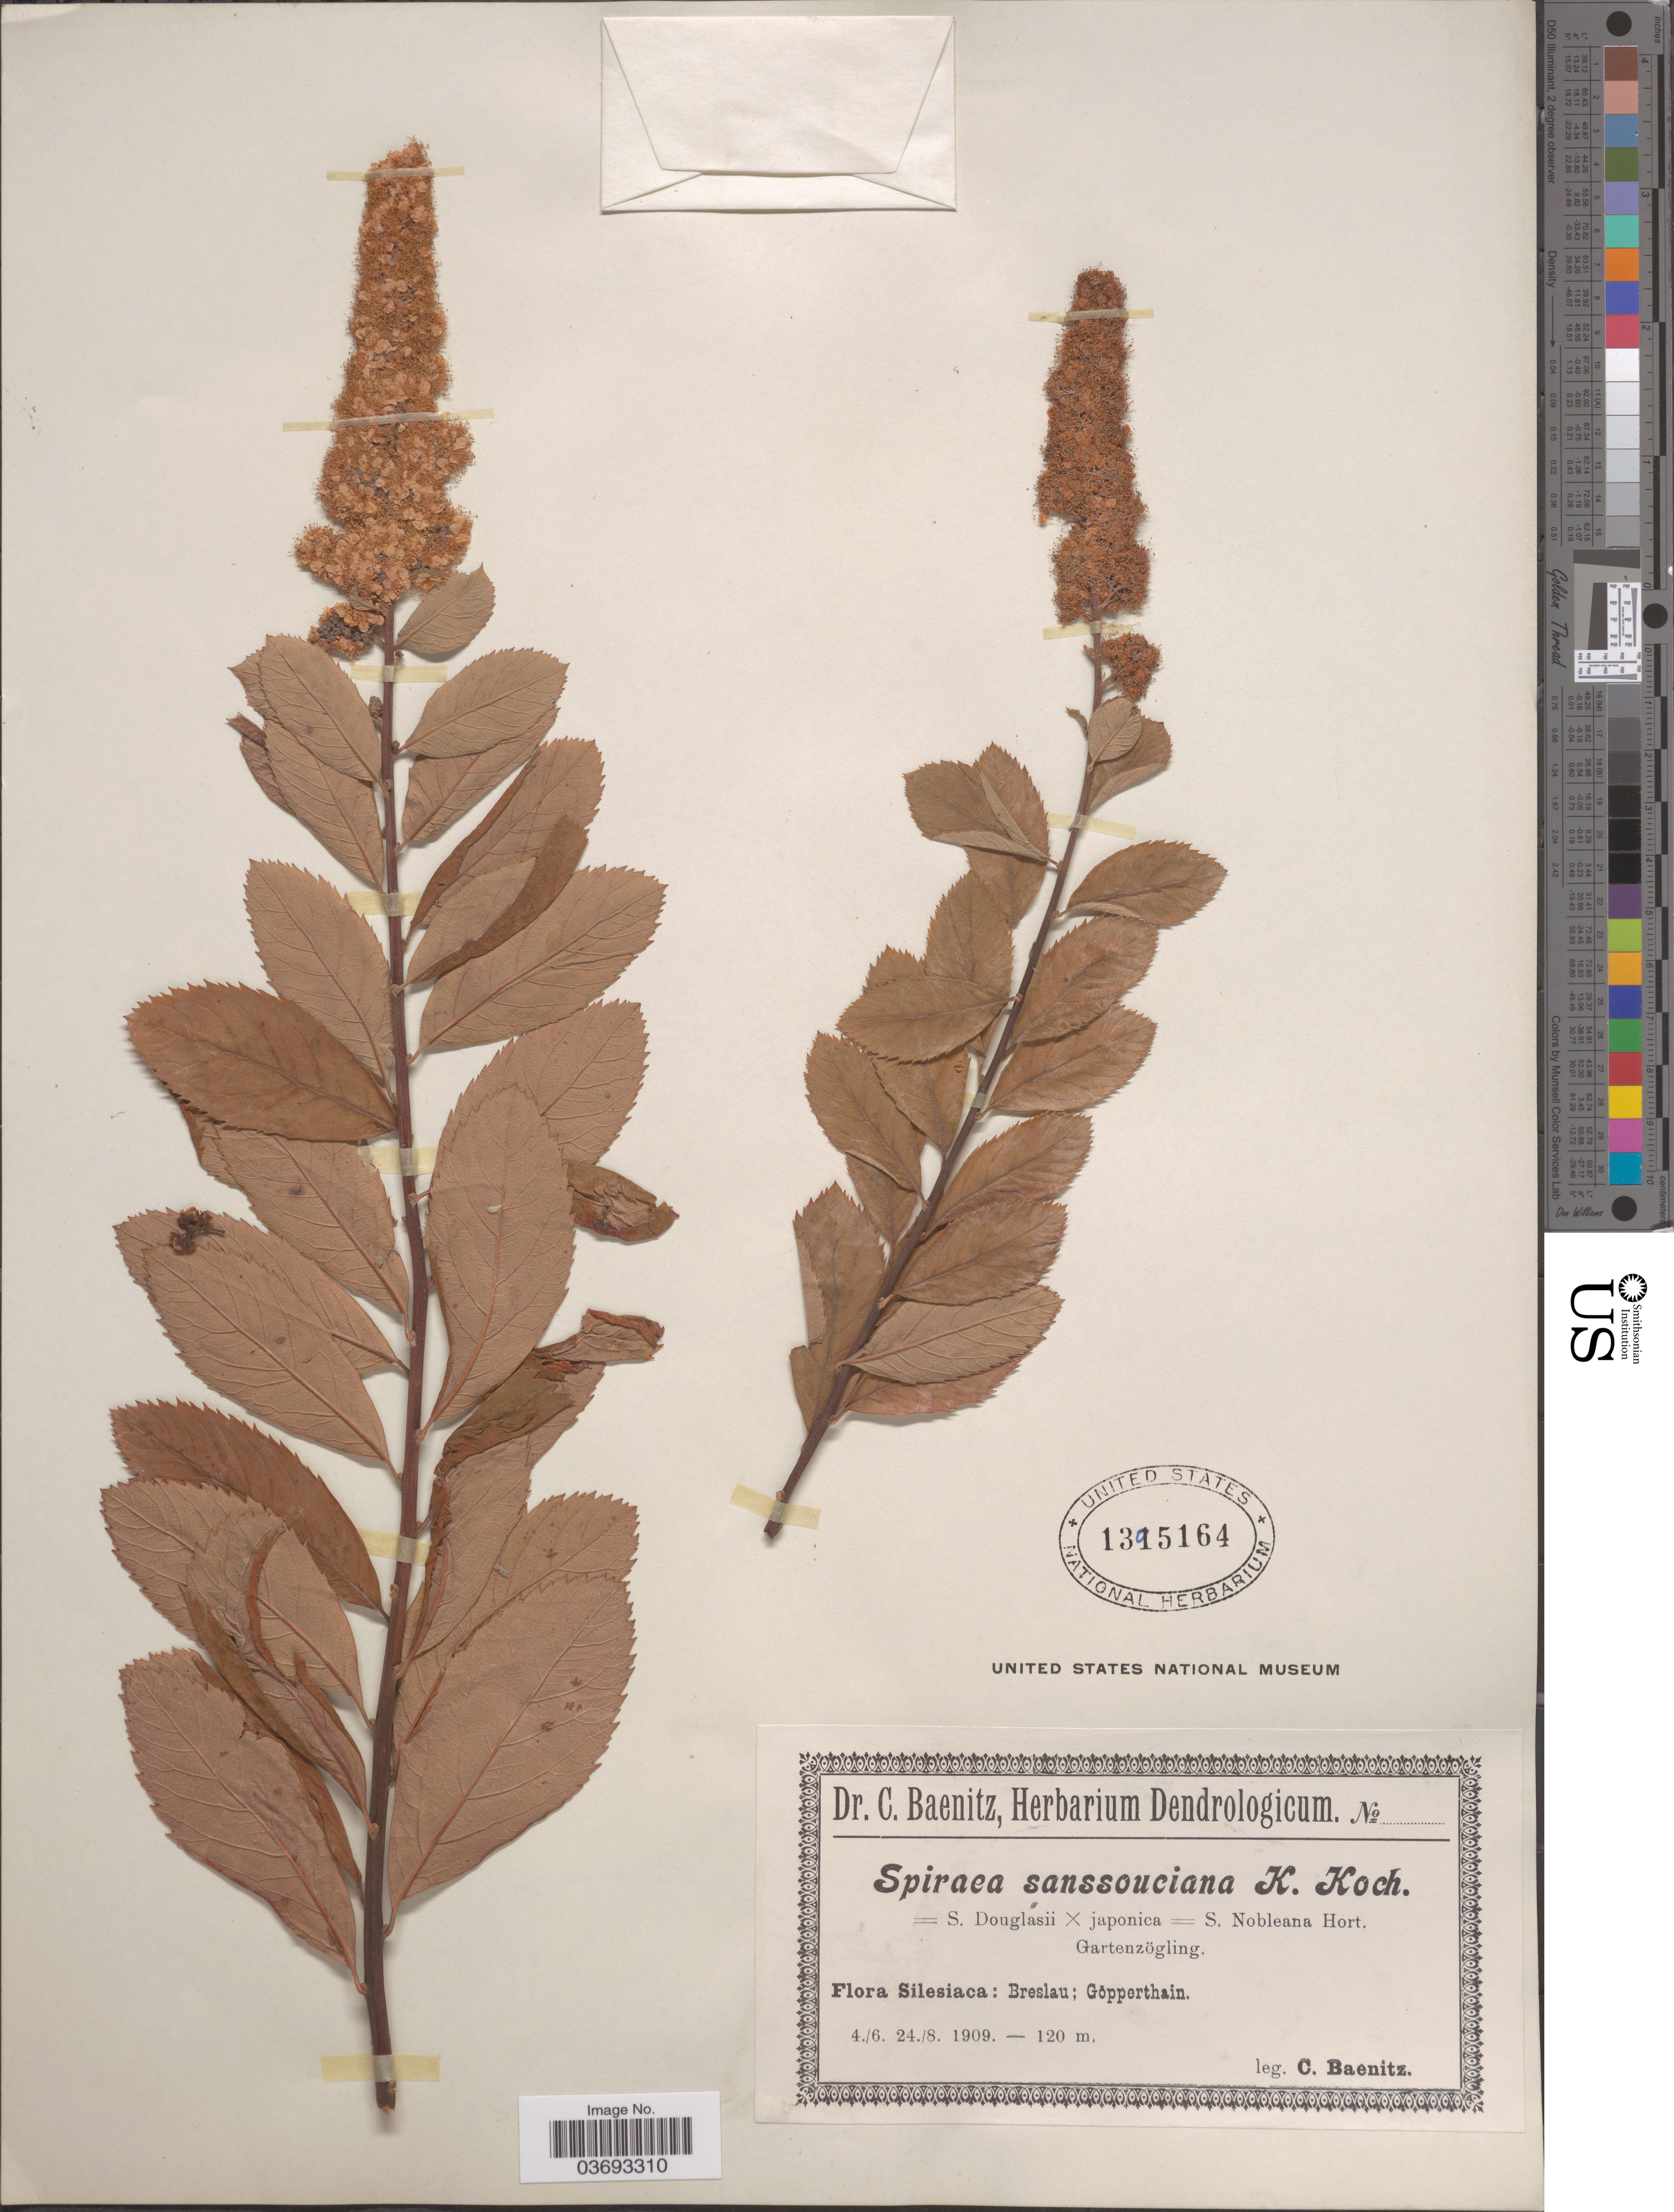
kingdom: Plantae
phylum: Tracheophyta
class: Magnoliopsida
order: Rosales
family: Rosaceae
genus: Spiraea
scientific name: Spiraea sanssouciana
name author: K. Koch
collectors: C. G. Baenitz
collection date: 1909-06-04/1909-08-24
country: Poland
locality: Silesiaca: Breslau; Göpperthain.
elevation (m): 120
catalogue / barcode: US 1395164